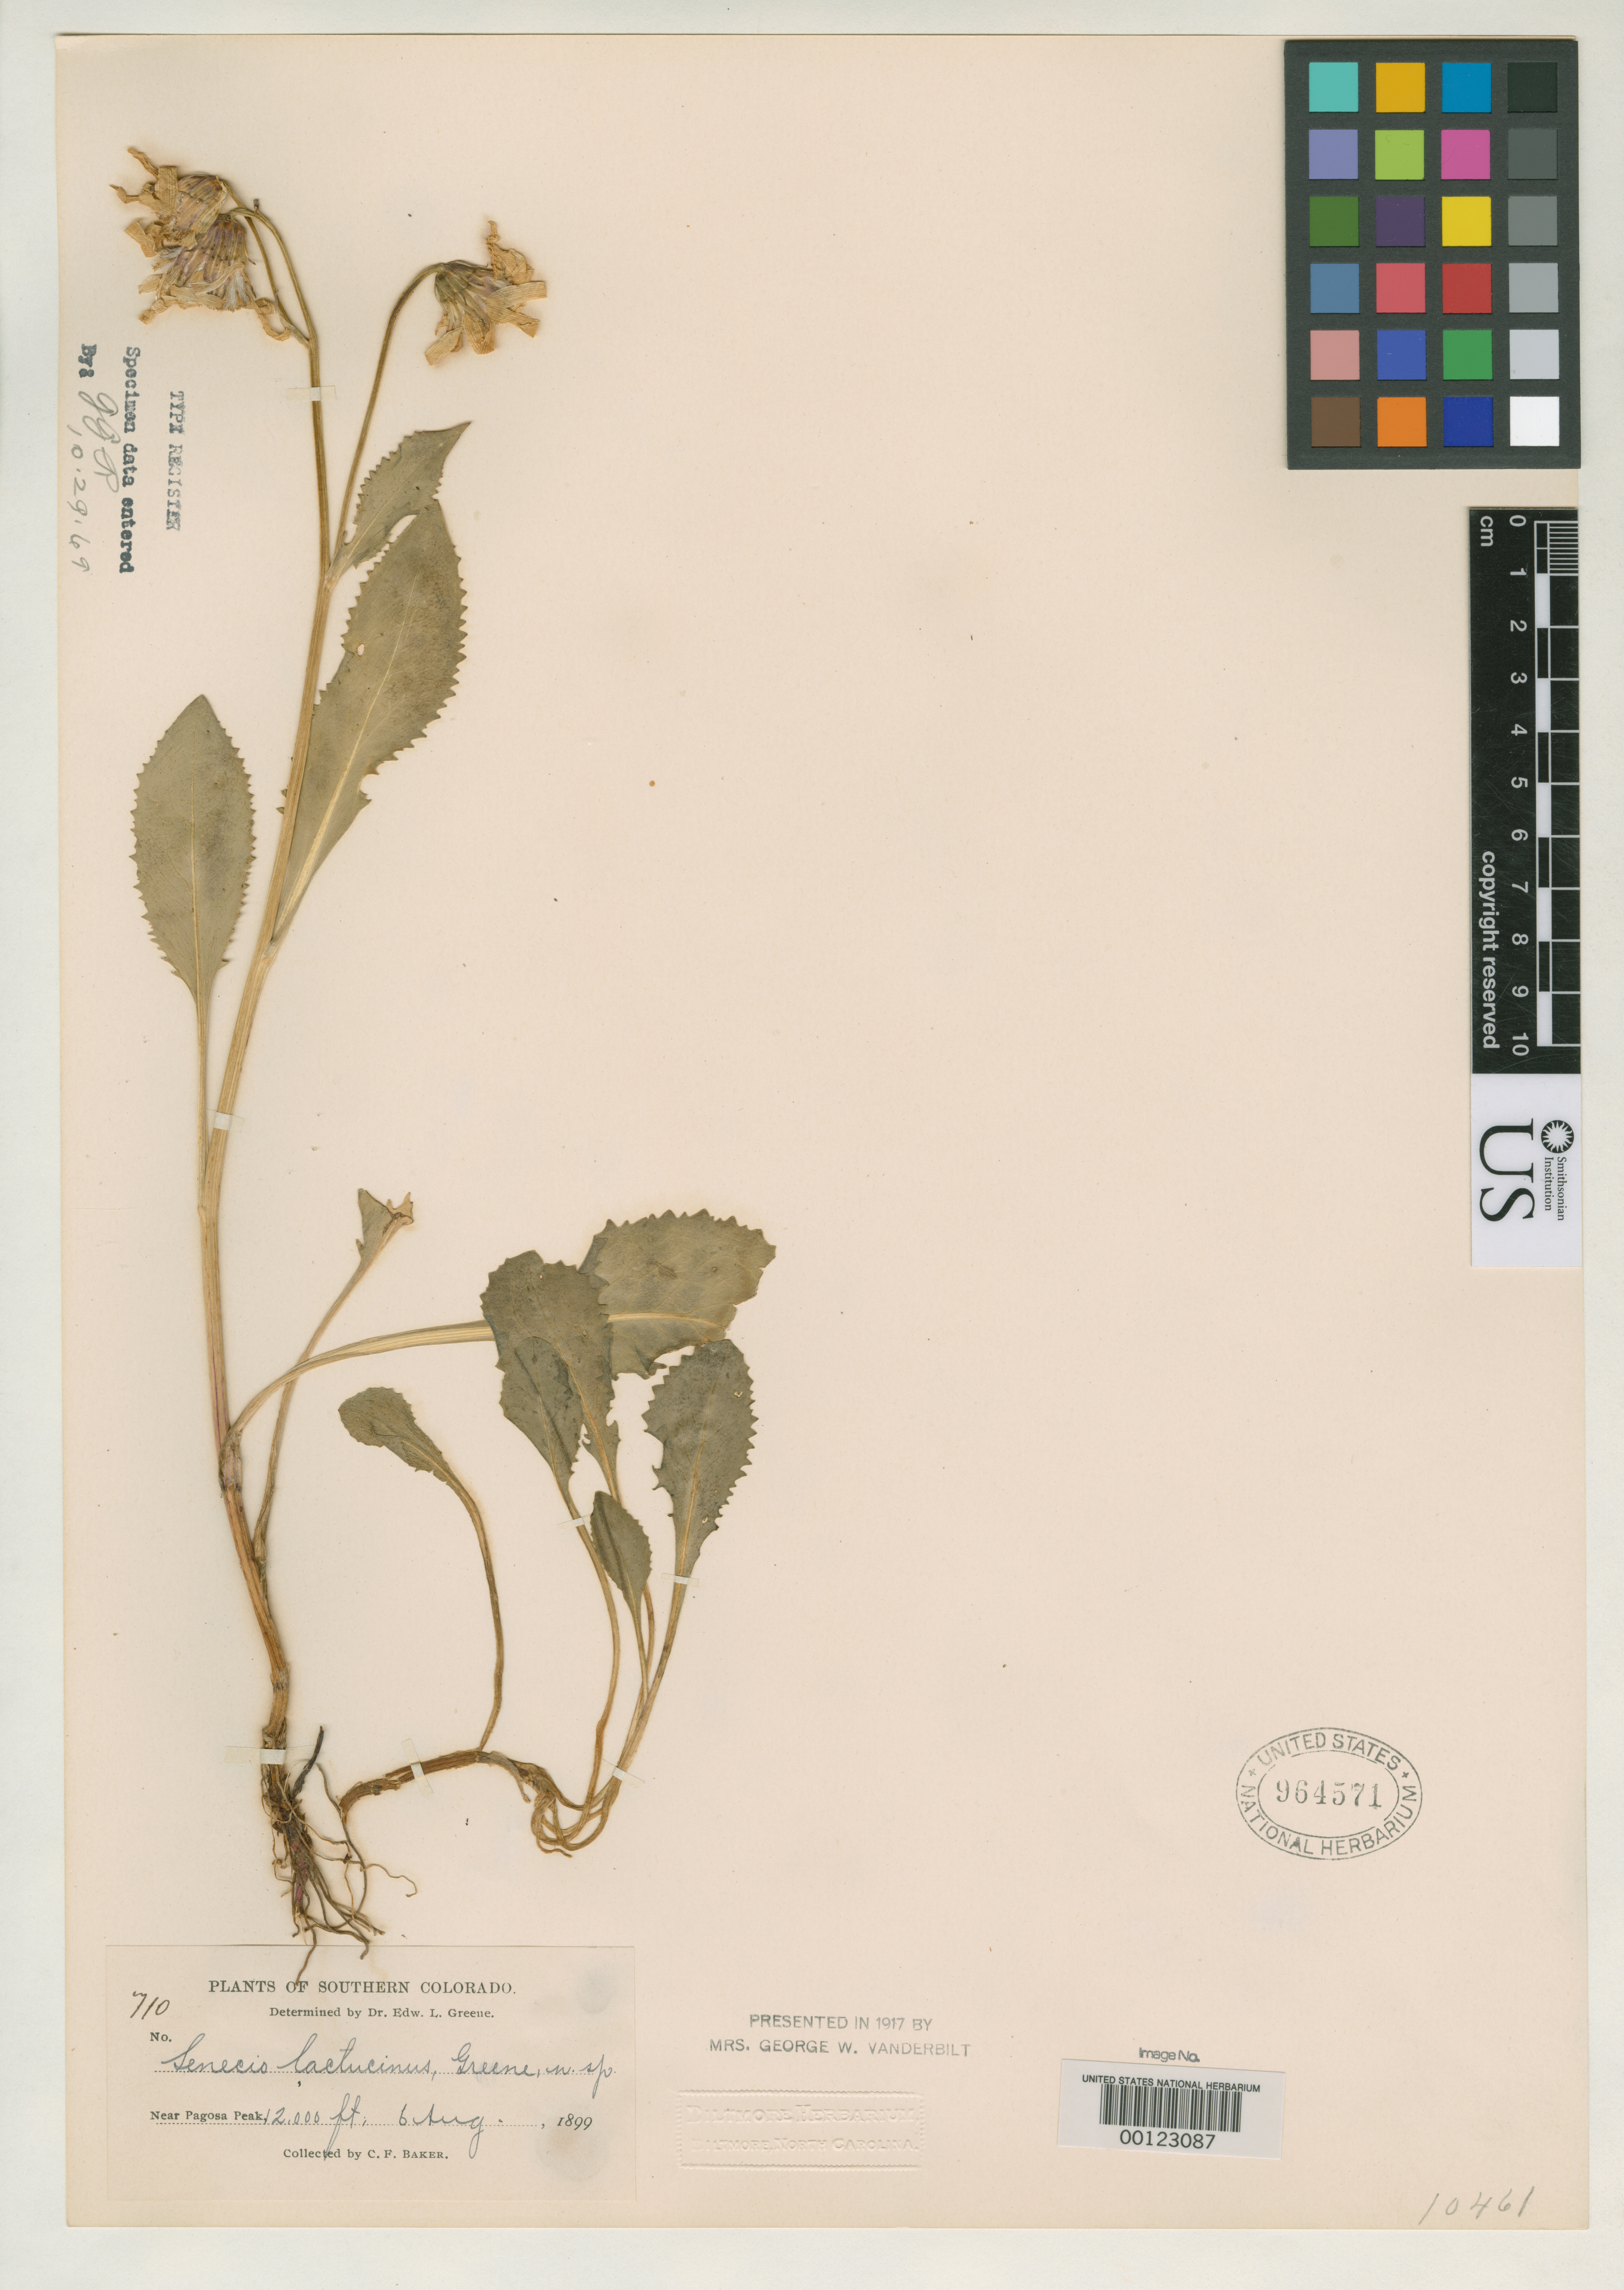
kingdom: Plantae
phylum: Tracheophyta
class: Magnoliopsida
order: Asterales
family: Asteraceae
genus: Senecio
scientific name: Senecio pagosanus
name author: Greene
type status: Isotype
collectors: C. F. Baker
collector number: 710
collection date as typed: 06 Aug 1899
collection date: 1899-08-06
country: United States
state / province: Colorado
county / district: Mineral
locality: Mountains near Pagosa Peak.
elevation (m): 3658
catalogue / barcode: US 964571